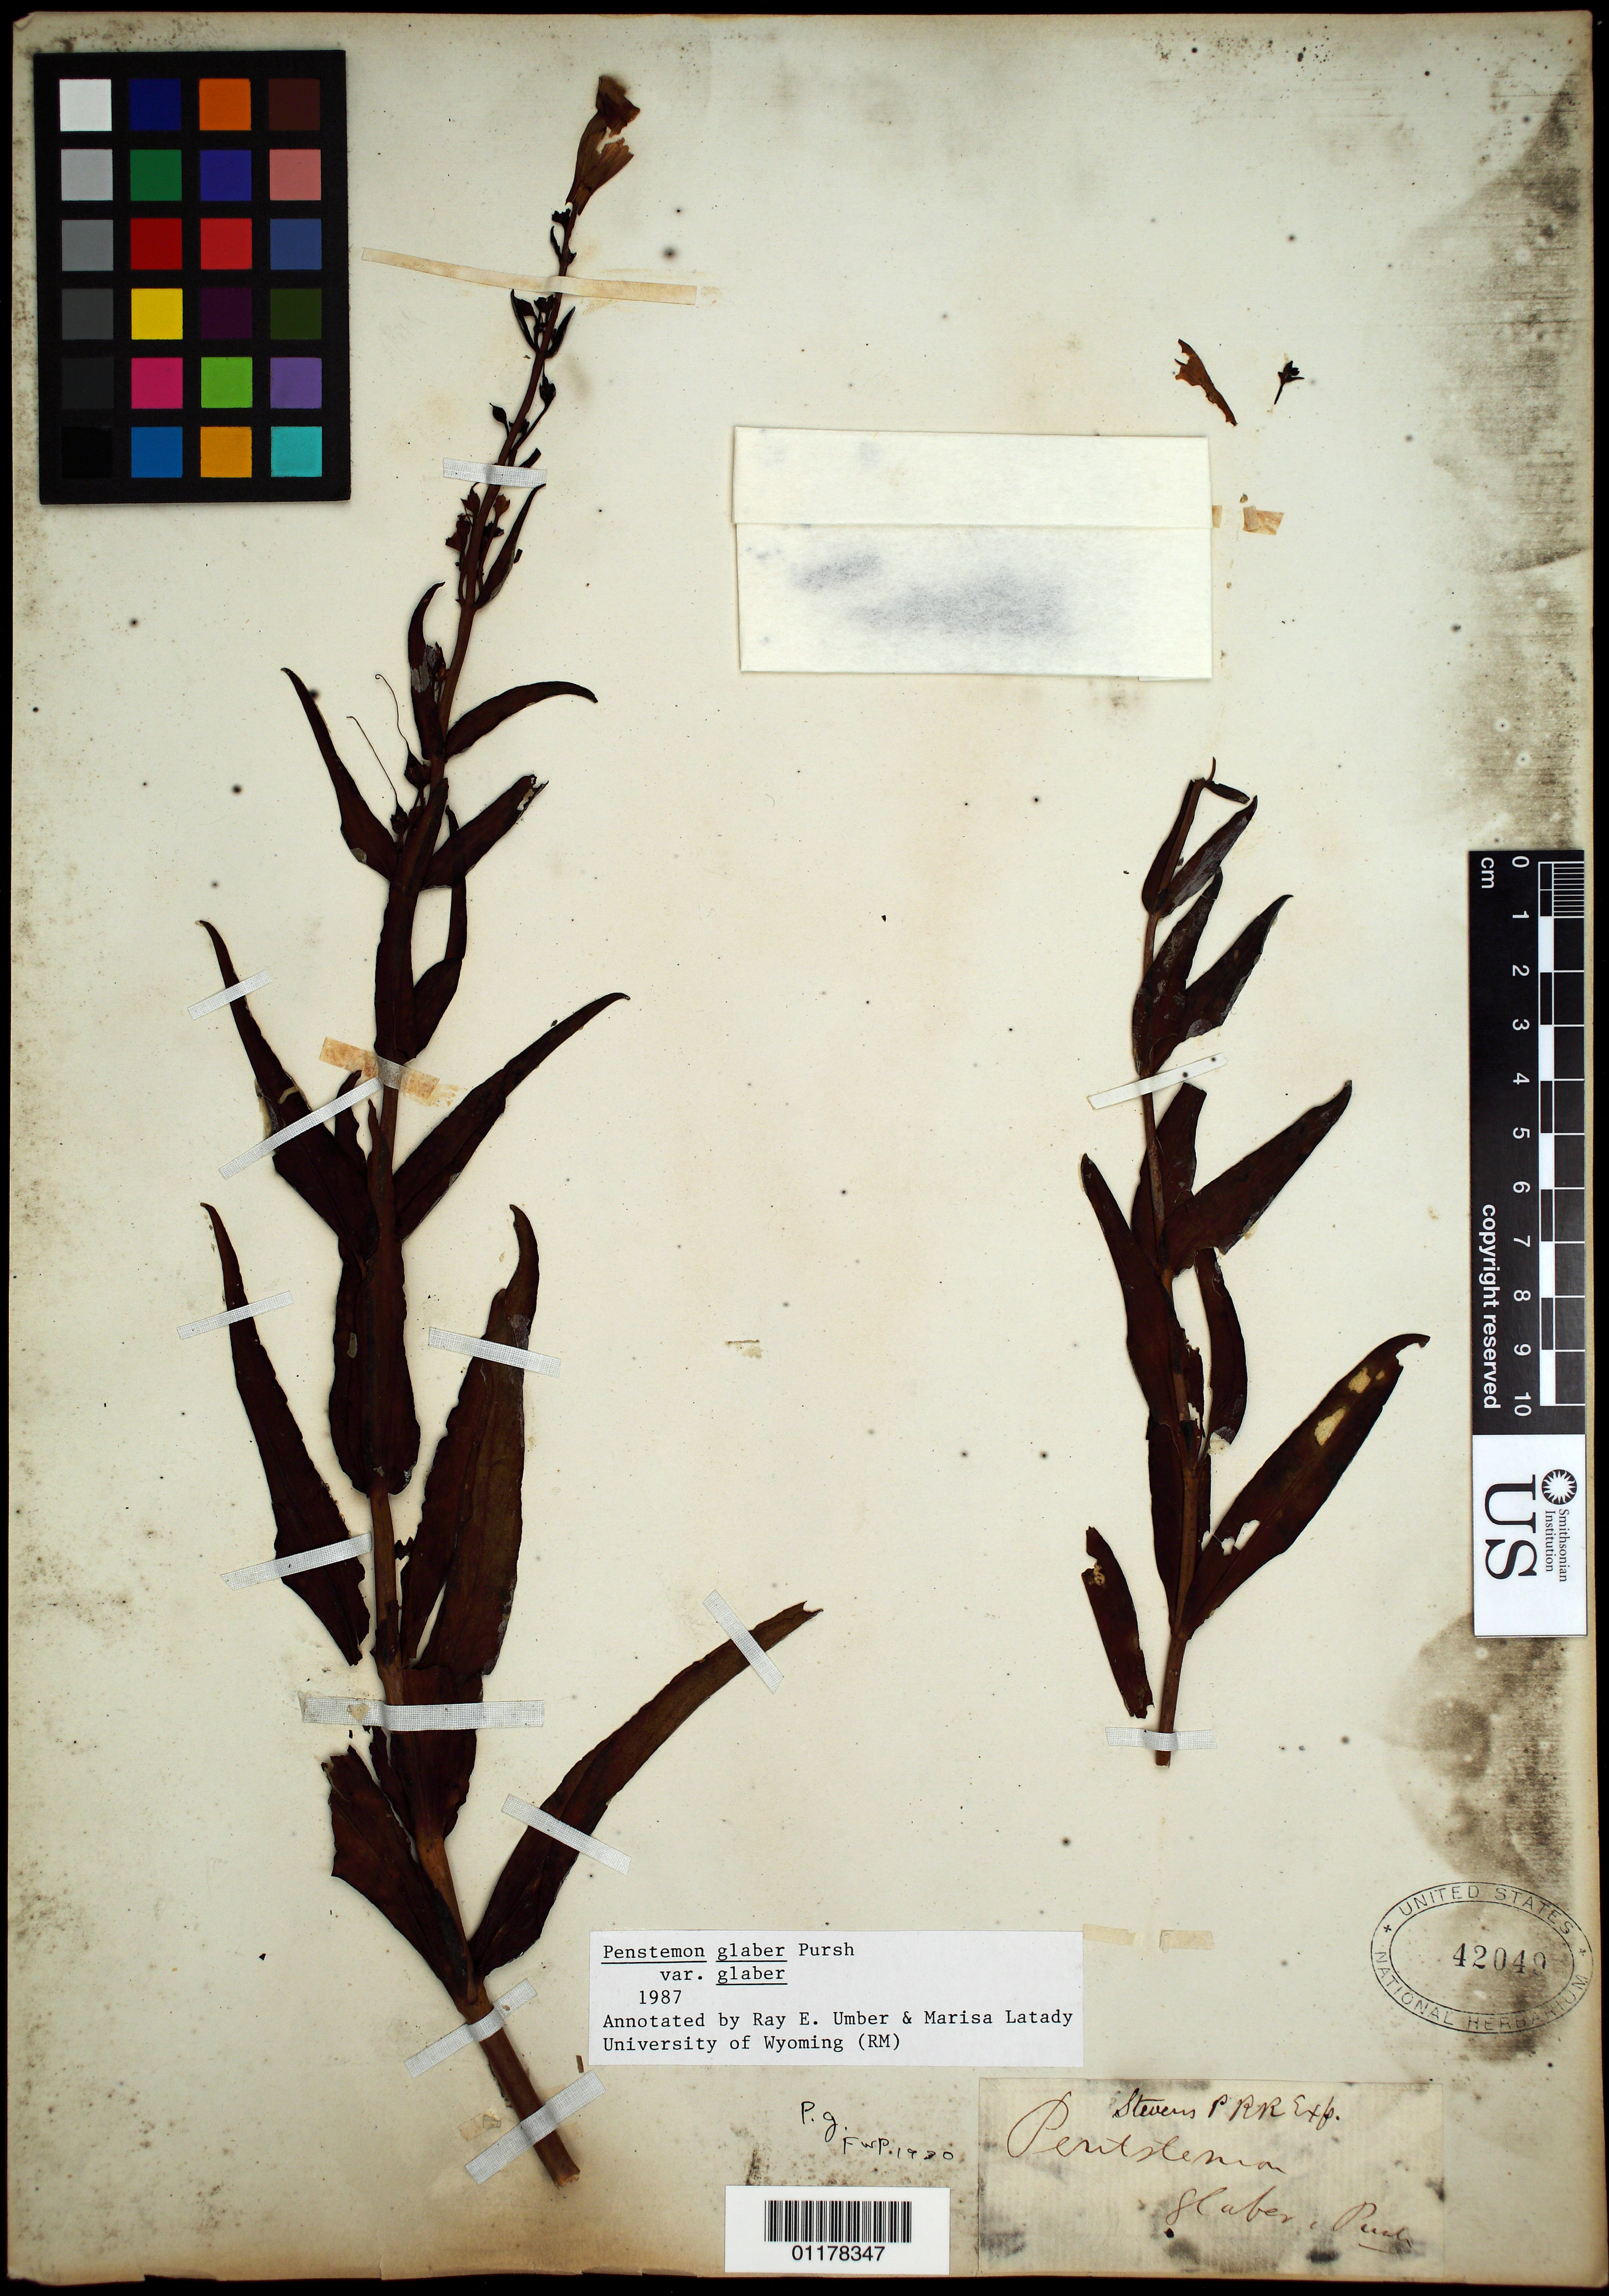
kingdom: Plantae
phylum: Tracheophyta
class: Magnoliopsida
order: Lamiales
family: Plantaginaceae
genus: Penstemon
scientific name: Penstemon glaber var. glaber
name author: Pursch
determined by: Umber, R. E.; Latady, Marisa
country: United States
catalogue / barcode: US 42049